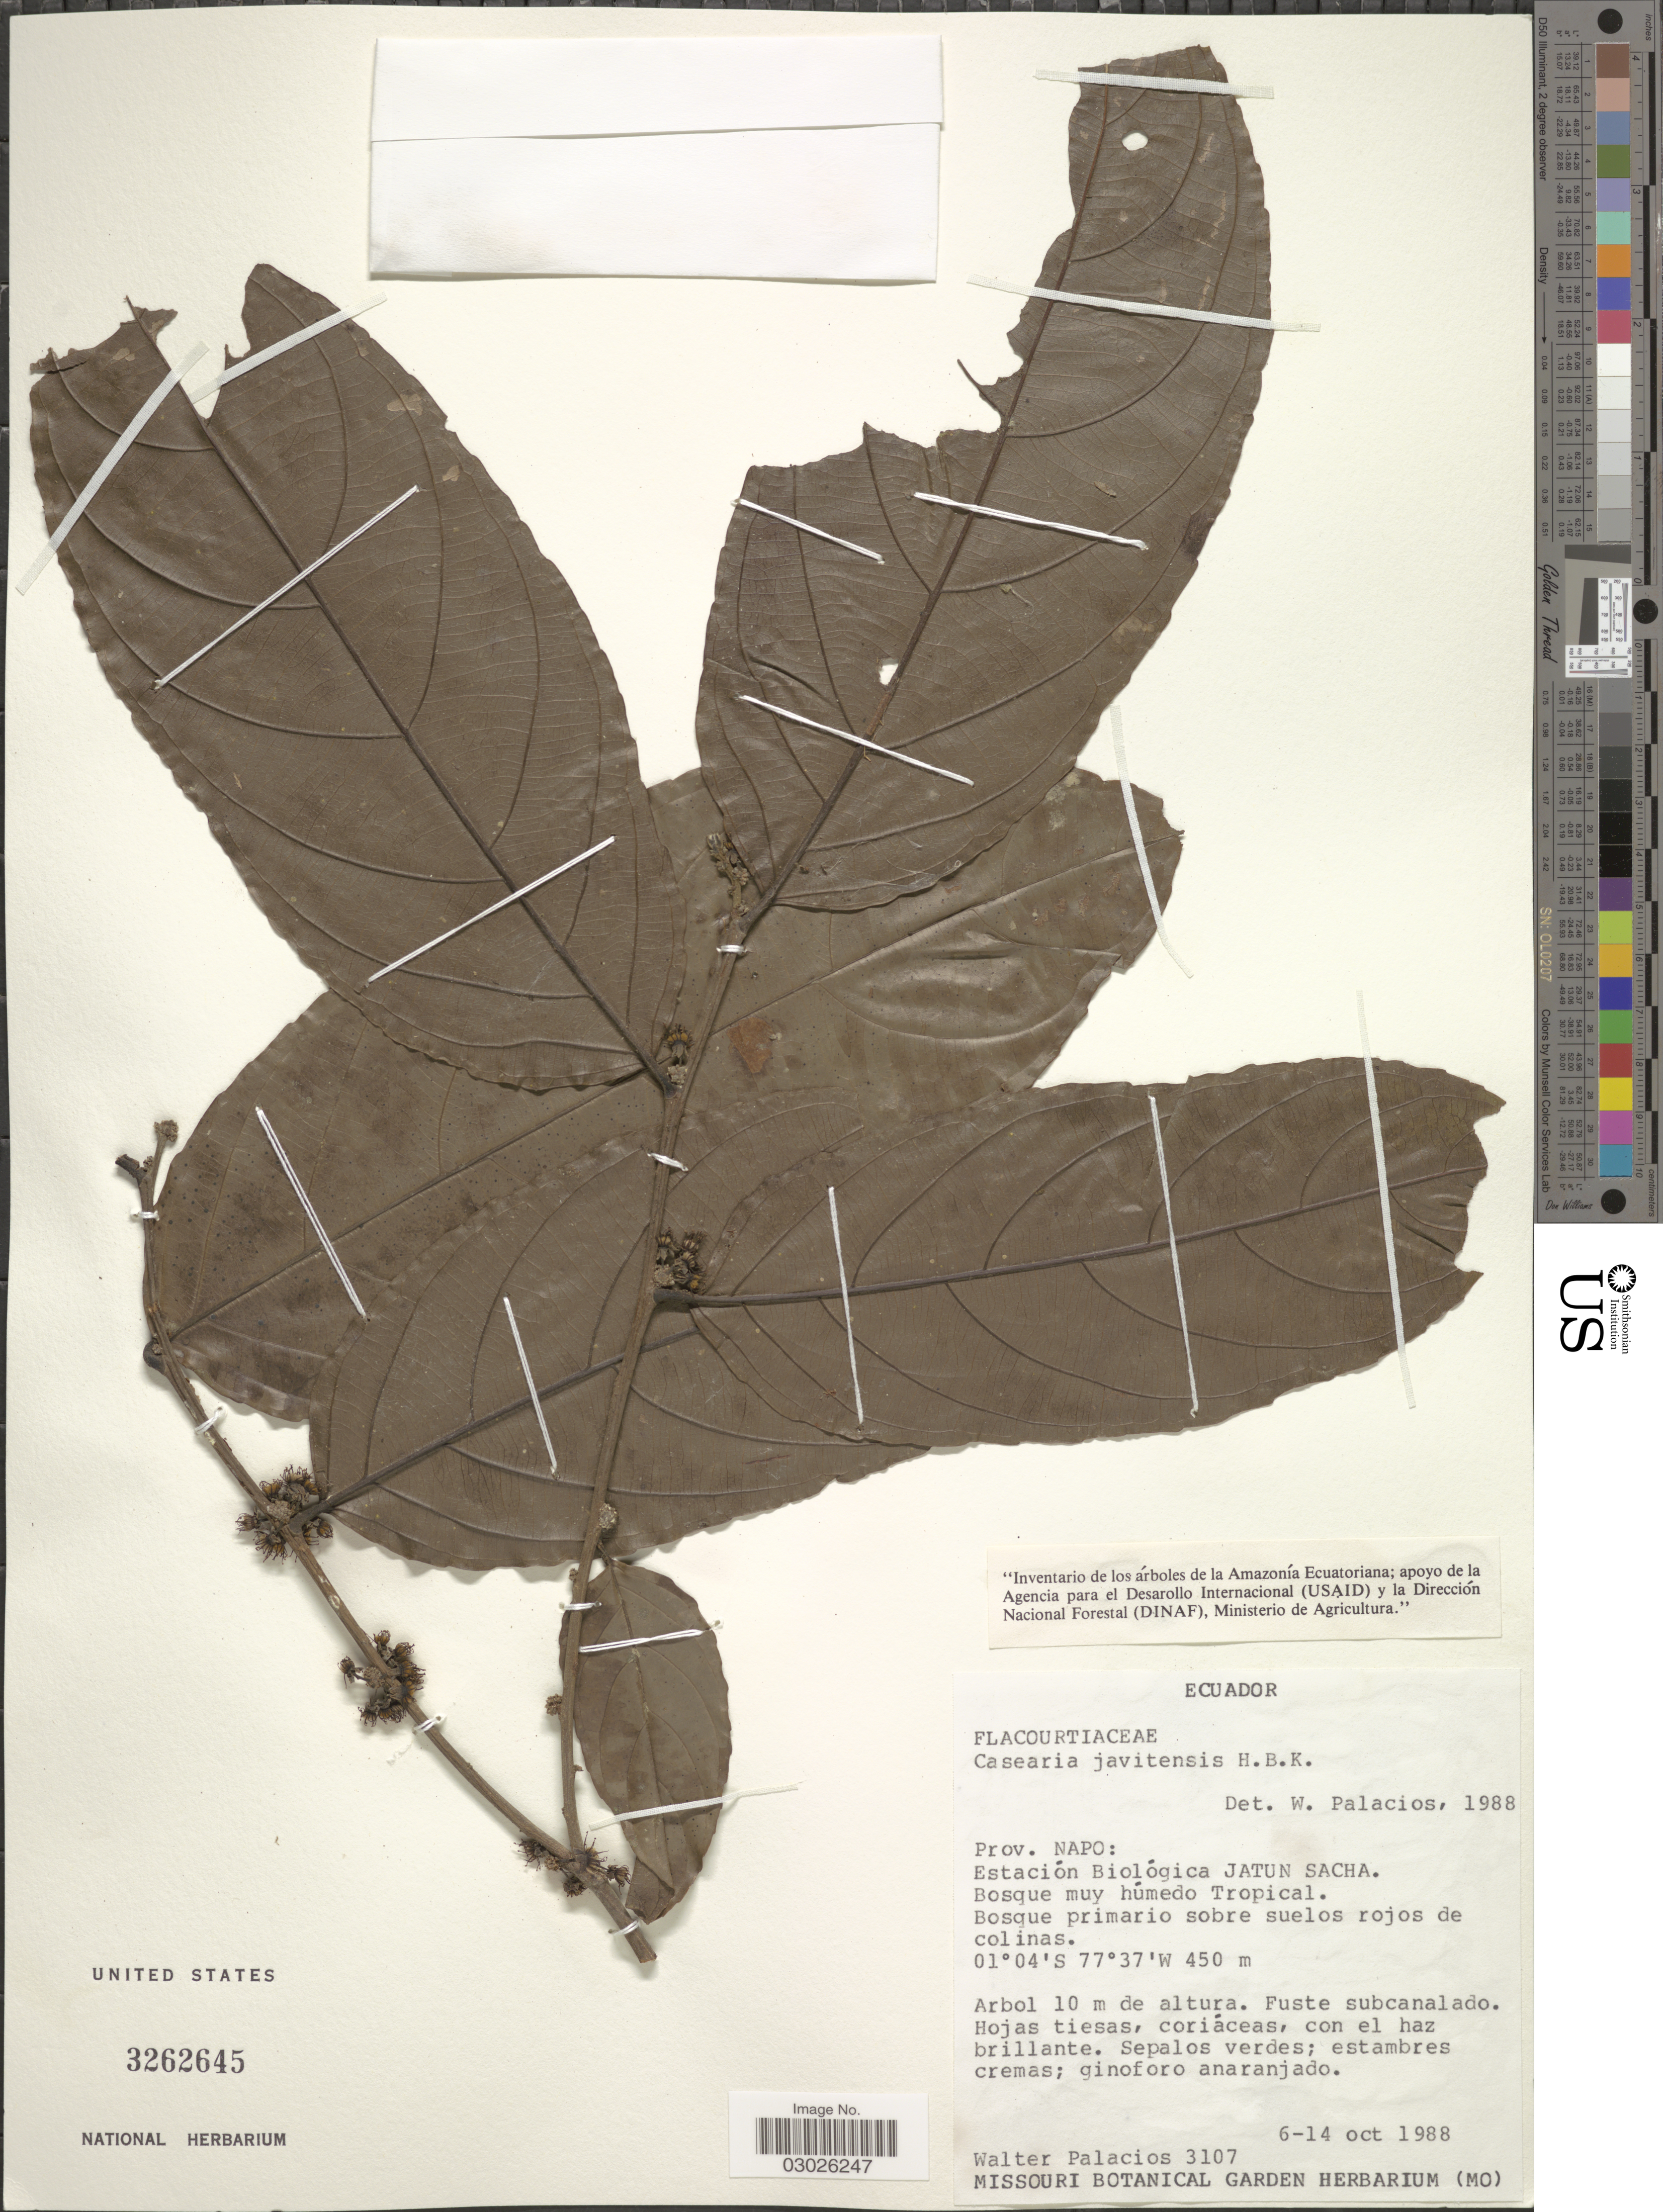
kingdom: Plantae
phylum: Tracheophyta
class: Magnoliopsida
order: Malpighiales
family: Salicaceae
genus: Piparea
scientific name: Piparea multiflora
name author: C.F. Gaertn.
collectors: W. Palacios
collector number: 3107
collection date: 1988-10-06/1988-10-14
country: Ecuador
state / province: Napo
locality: Estación Biológica Jatun Sacha, Bosque muy húmedo Tropical.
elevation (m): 450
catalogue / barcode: US 3262645